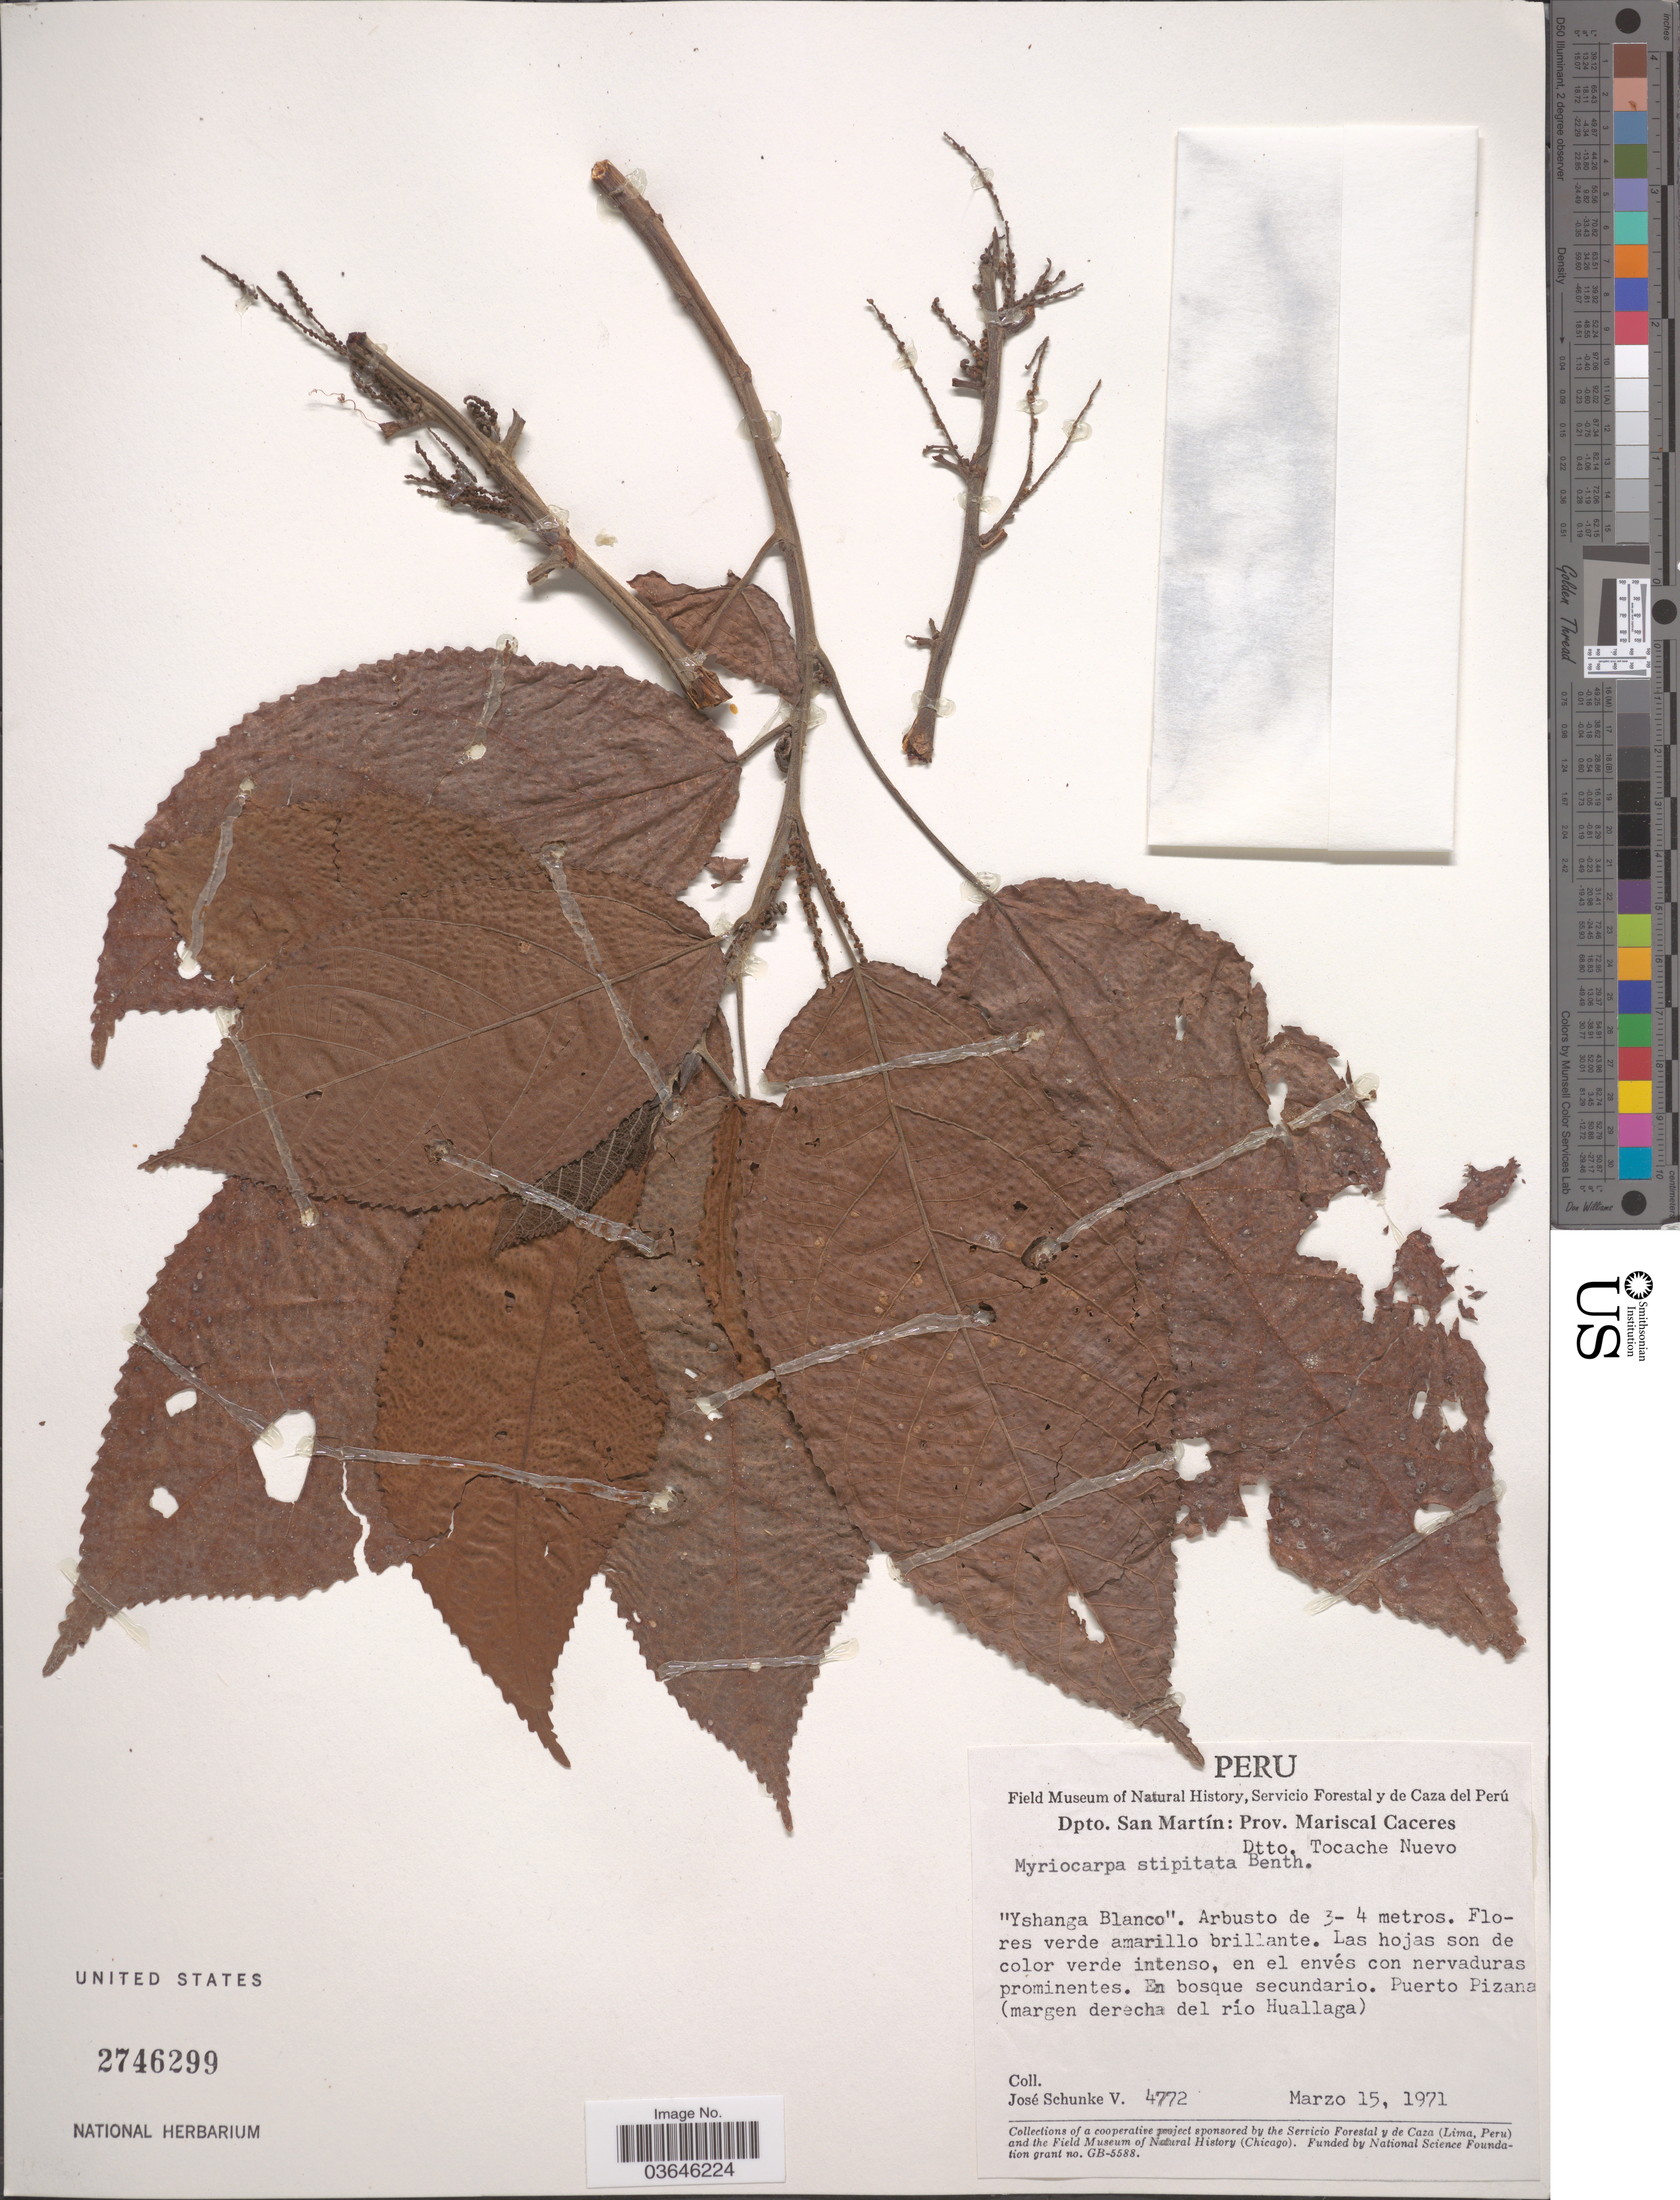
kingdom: Plantae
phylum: Tracheophyta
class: Magnoliopsida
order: Rosales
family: Urticaceae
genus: Myriocarpa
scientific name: Myriocarpa stipitata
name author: Benth.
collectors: J. Schunke Vigo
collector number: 4772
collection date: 1971-03-15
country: Peru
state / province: San Martín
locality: Dpto. San Martín: Prov. Mariscal Caceres. Dtto. Tocache Nuevo. Puerto Pizana (margen derecha del río Huallaga).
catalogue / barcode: US 2746299